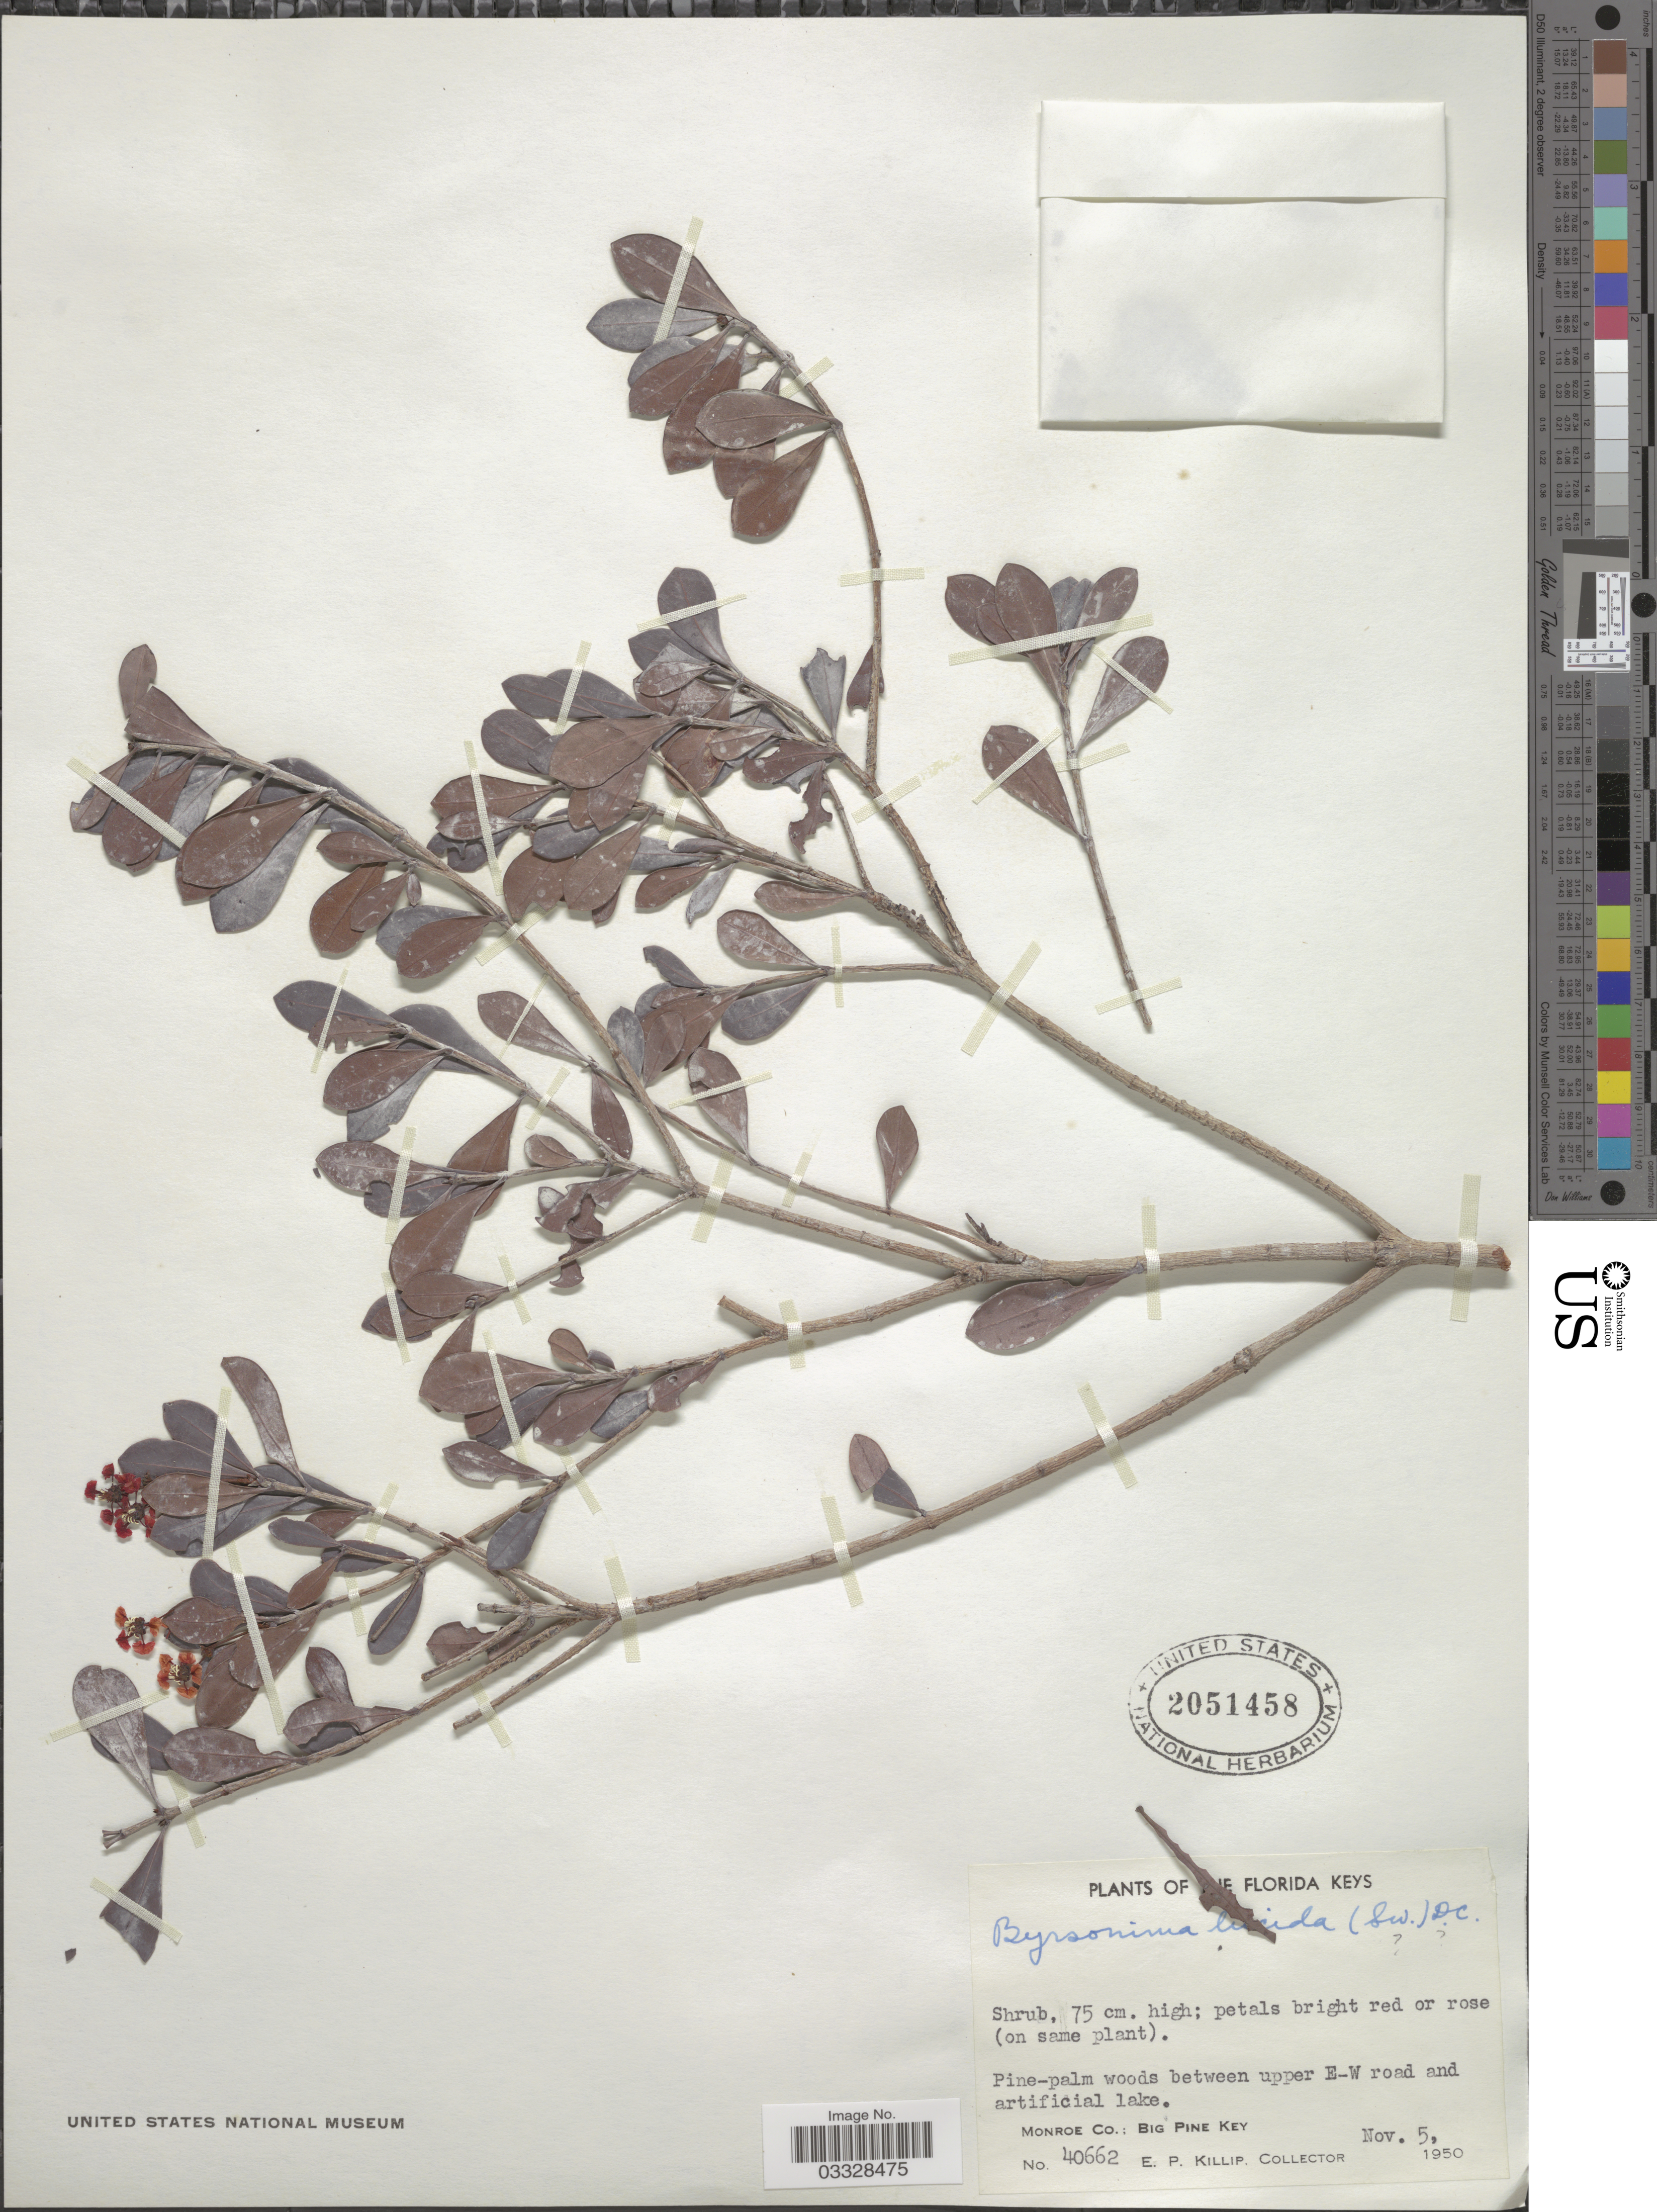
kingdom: Plantae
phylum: Tracheophyta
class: Magnoliopsida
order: Malpighiales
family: Malpighiaceae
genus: Byrsonima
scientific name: Byrsonima lucida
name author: (Mill.) DC.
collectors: E. P. Killip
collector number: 40662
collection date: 1950-12-05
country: United States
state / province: Florida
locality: The Florida Keys. Pine-palm woods between upper E-W road and artificial lake. Monroe Co.: Big Pine Key.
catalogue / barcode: US 2051458